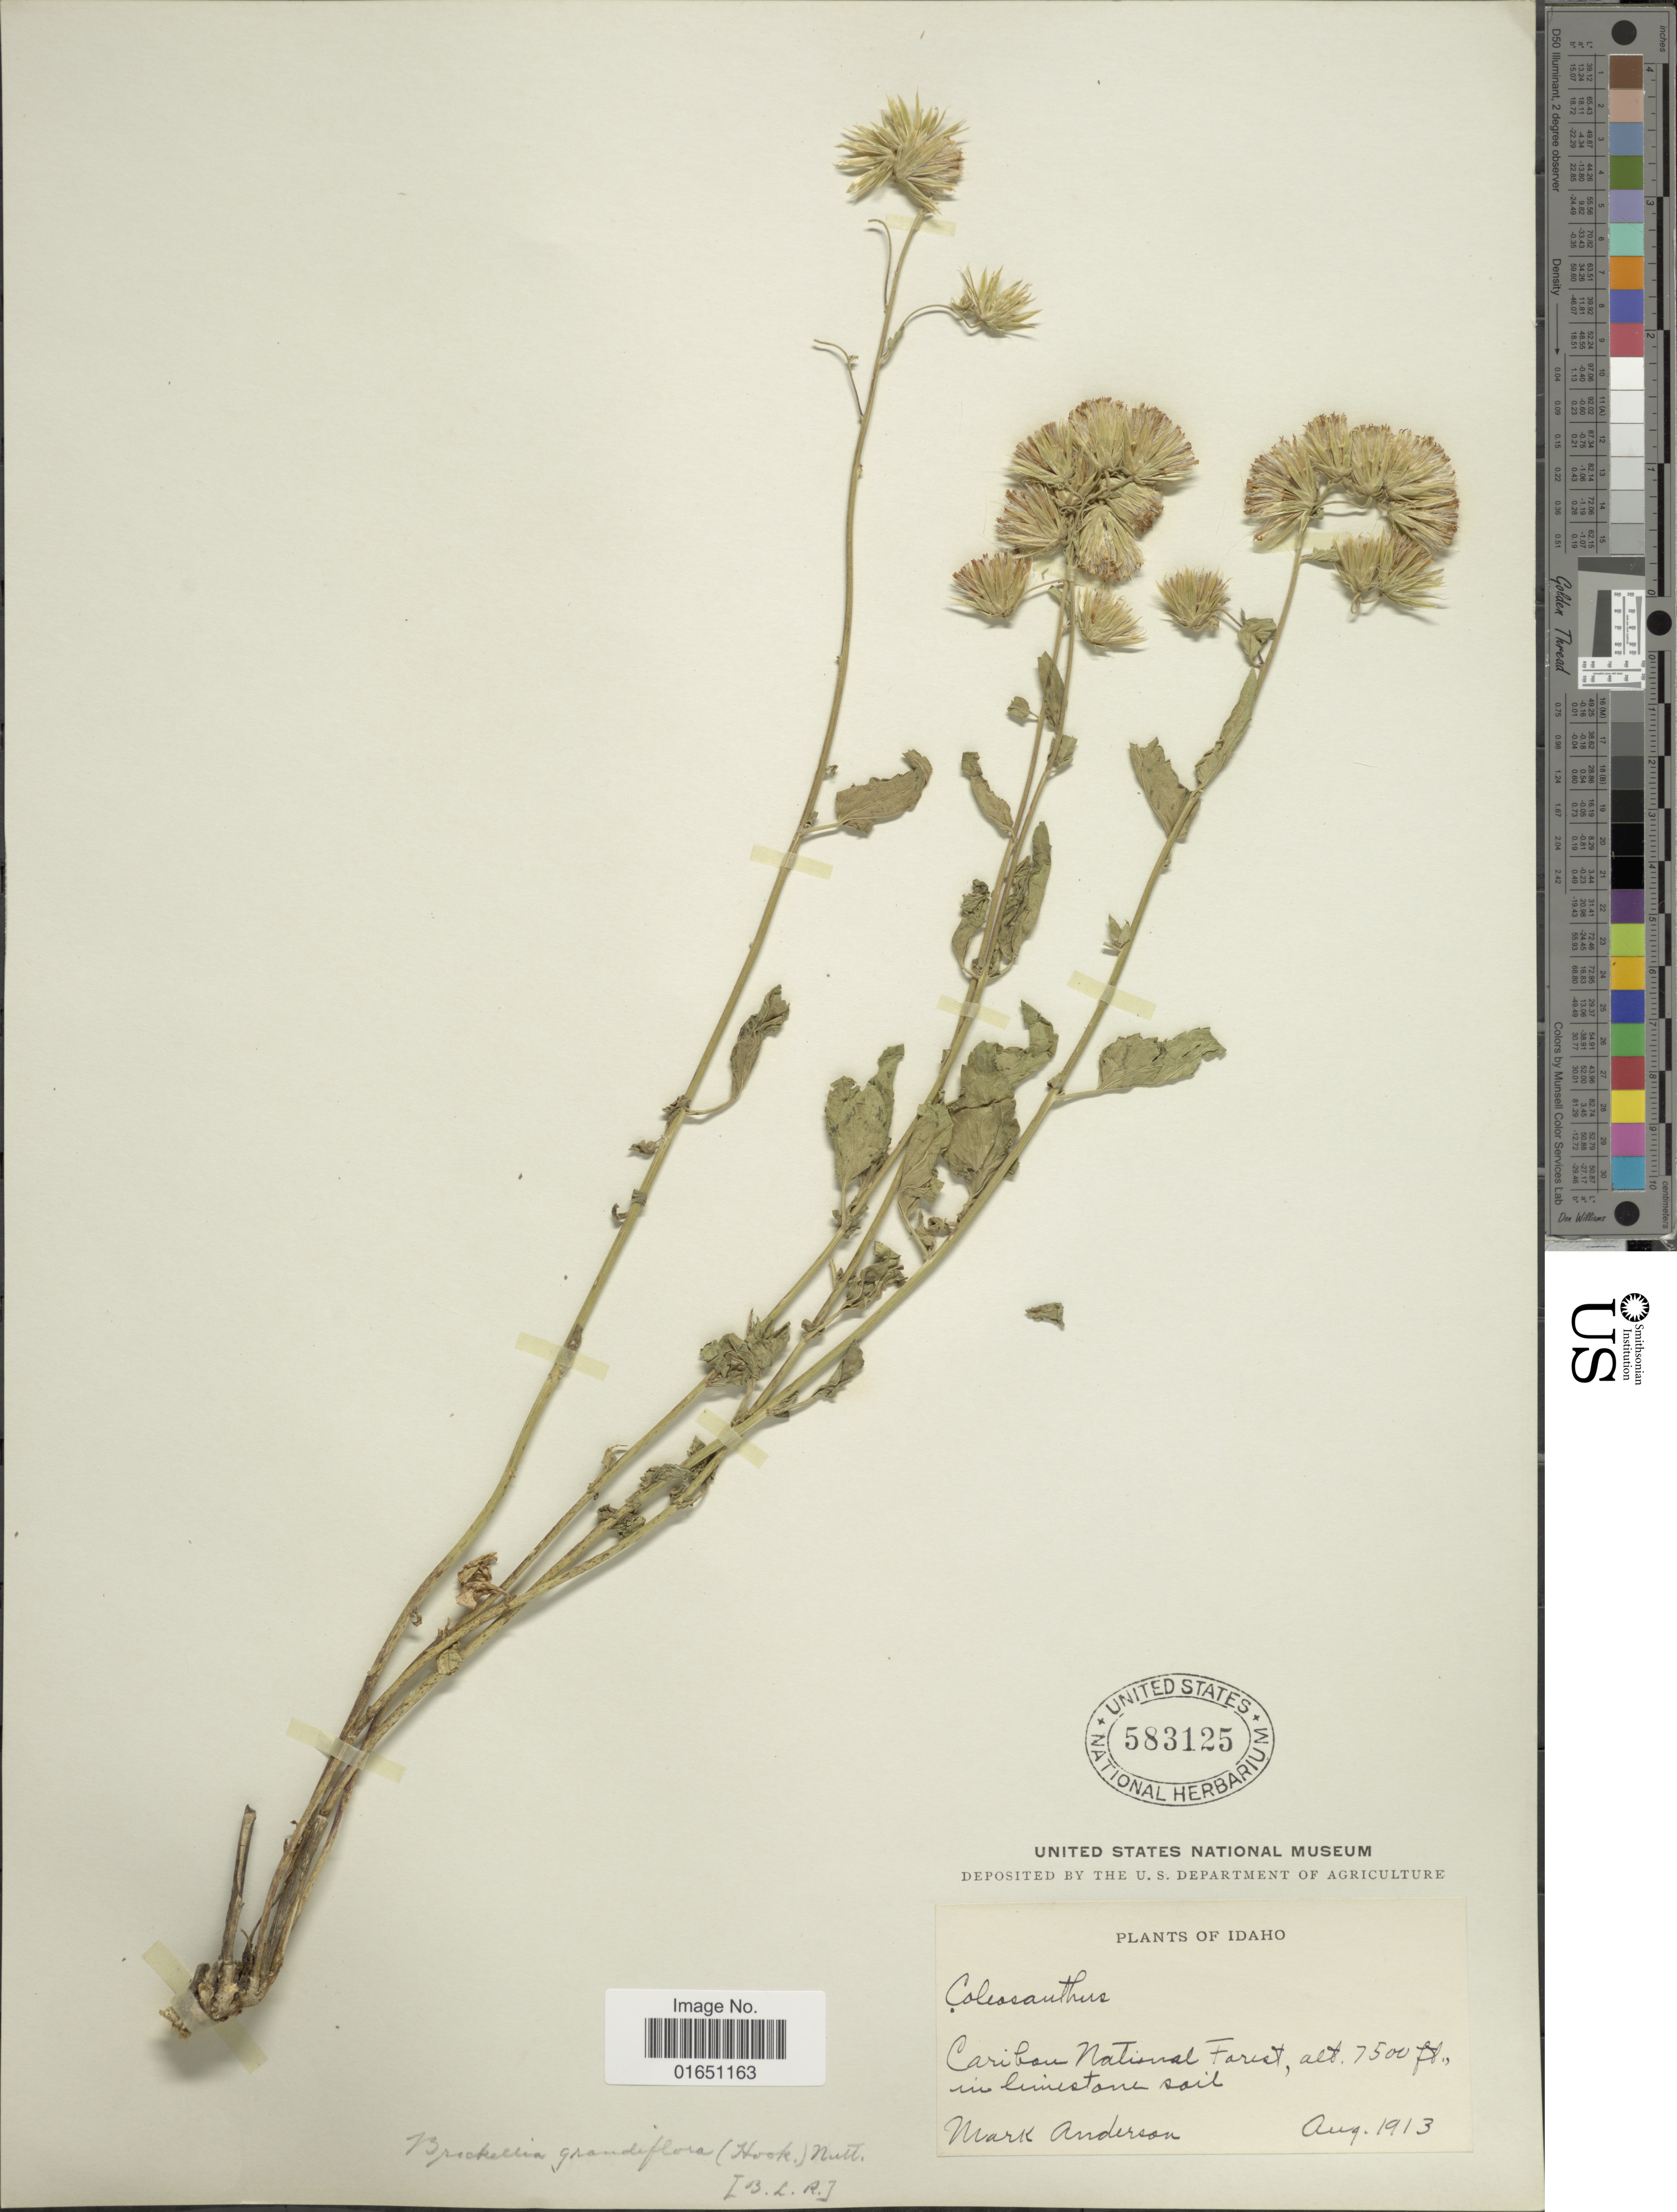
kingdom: Plantae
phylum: Tracheophyta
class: Magnoliopsida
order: Asterales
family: Asteraceae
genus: Brickellia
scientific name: Brickellia grandiflora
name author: (Hook.) Nutt.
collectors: M. Anderson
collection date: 1913-08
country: United States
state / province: Idaho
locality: Cariban National Forest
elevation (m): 2286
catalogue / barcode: US 583125